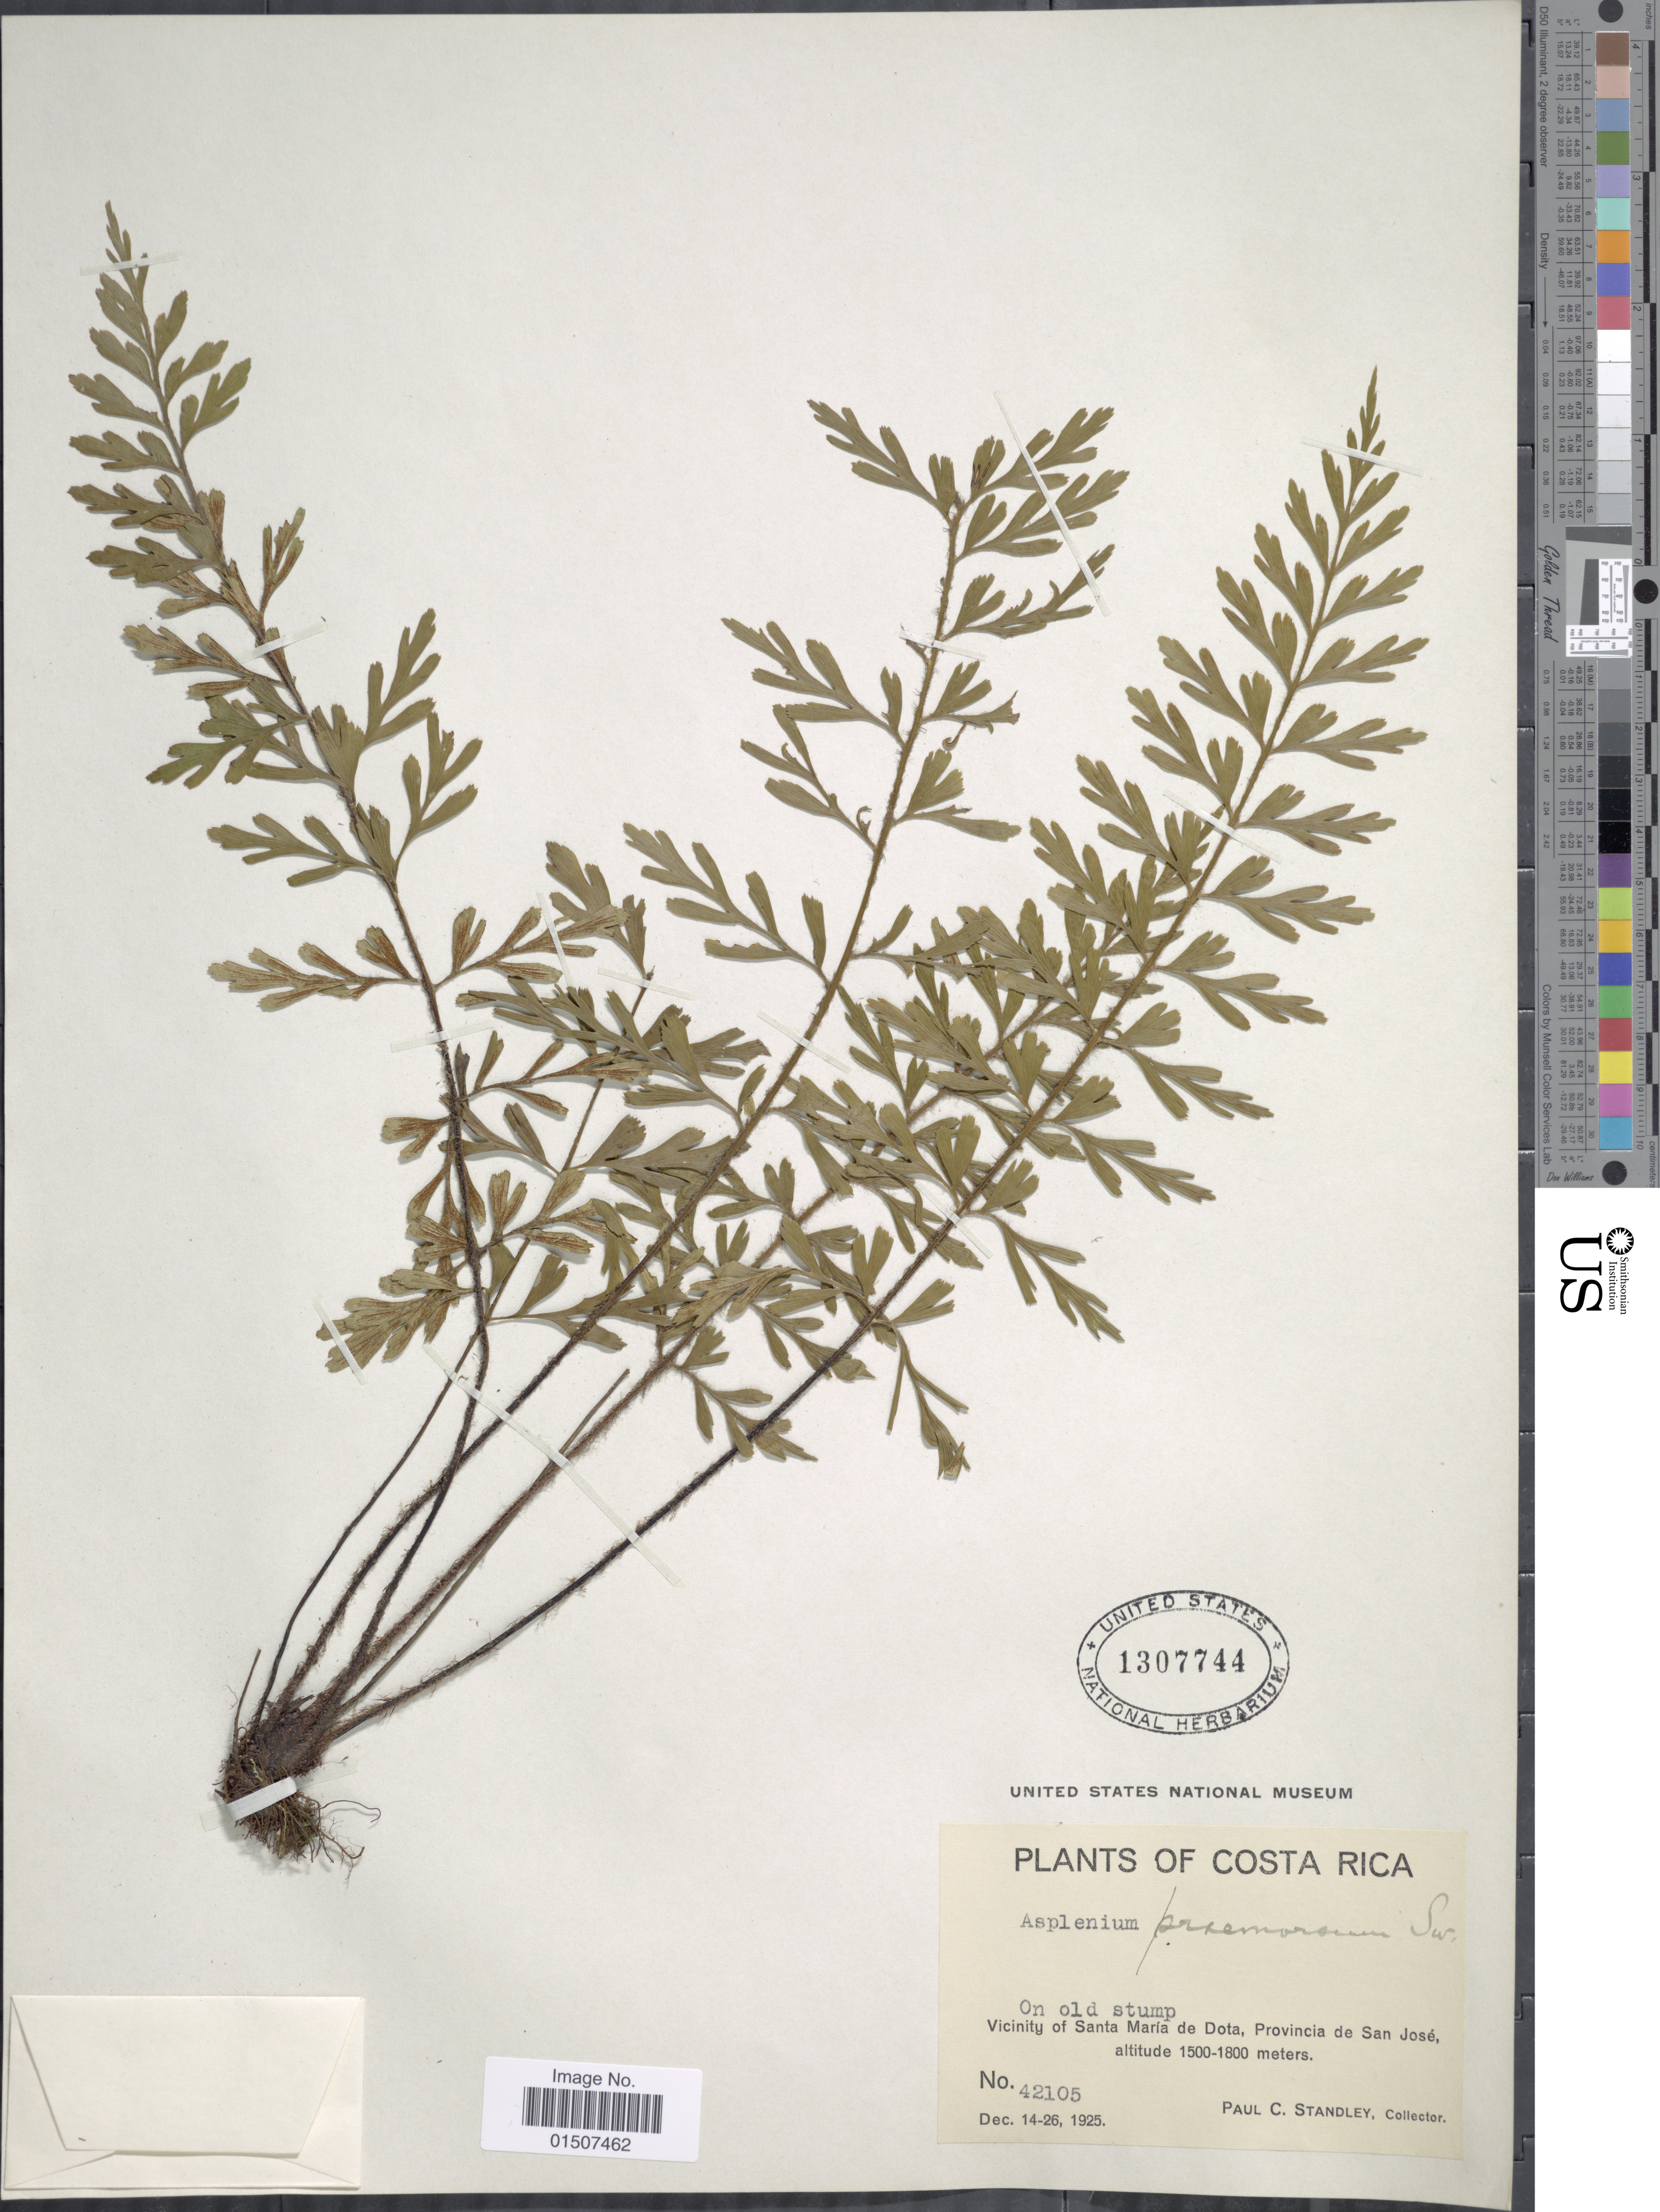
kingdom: Plantae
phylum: Tracheophyta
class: Polypodiopsida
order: Polypodiales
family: Aspleniaceae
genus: Asplenium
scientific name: Asplenium praemorsum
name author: Sw.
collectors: P. C. Standley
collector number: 42105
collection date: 1925-12-14/1925-12-26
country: Costa Rica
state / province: San José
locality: Vicinity of Santa Maria de Dota, Provincia de San Jose.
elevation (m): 1500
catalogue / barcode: US 1307744